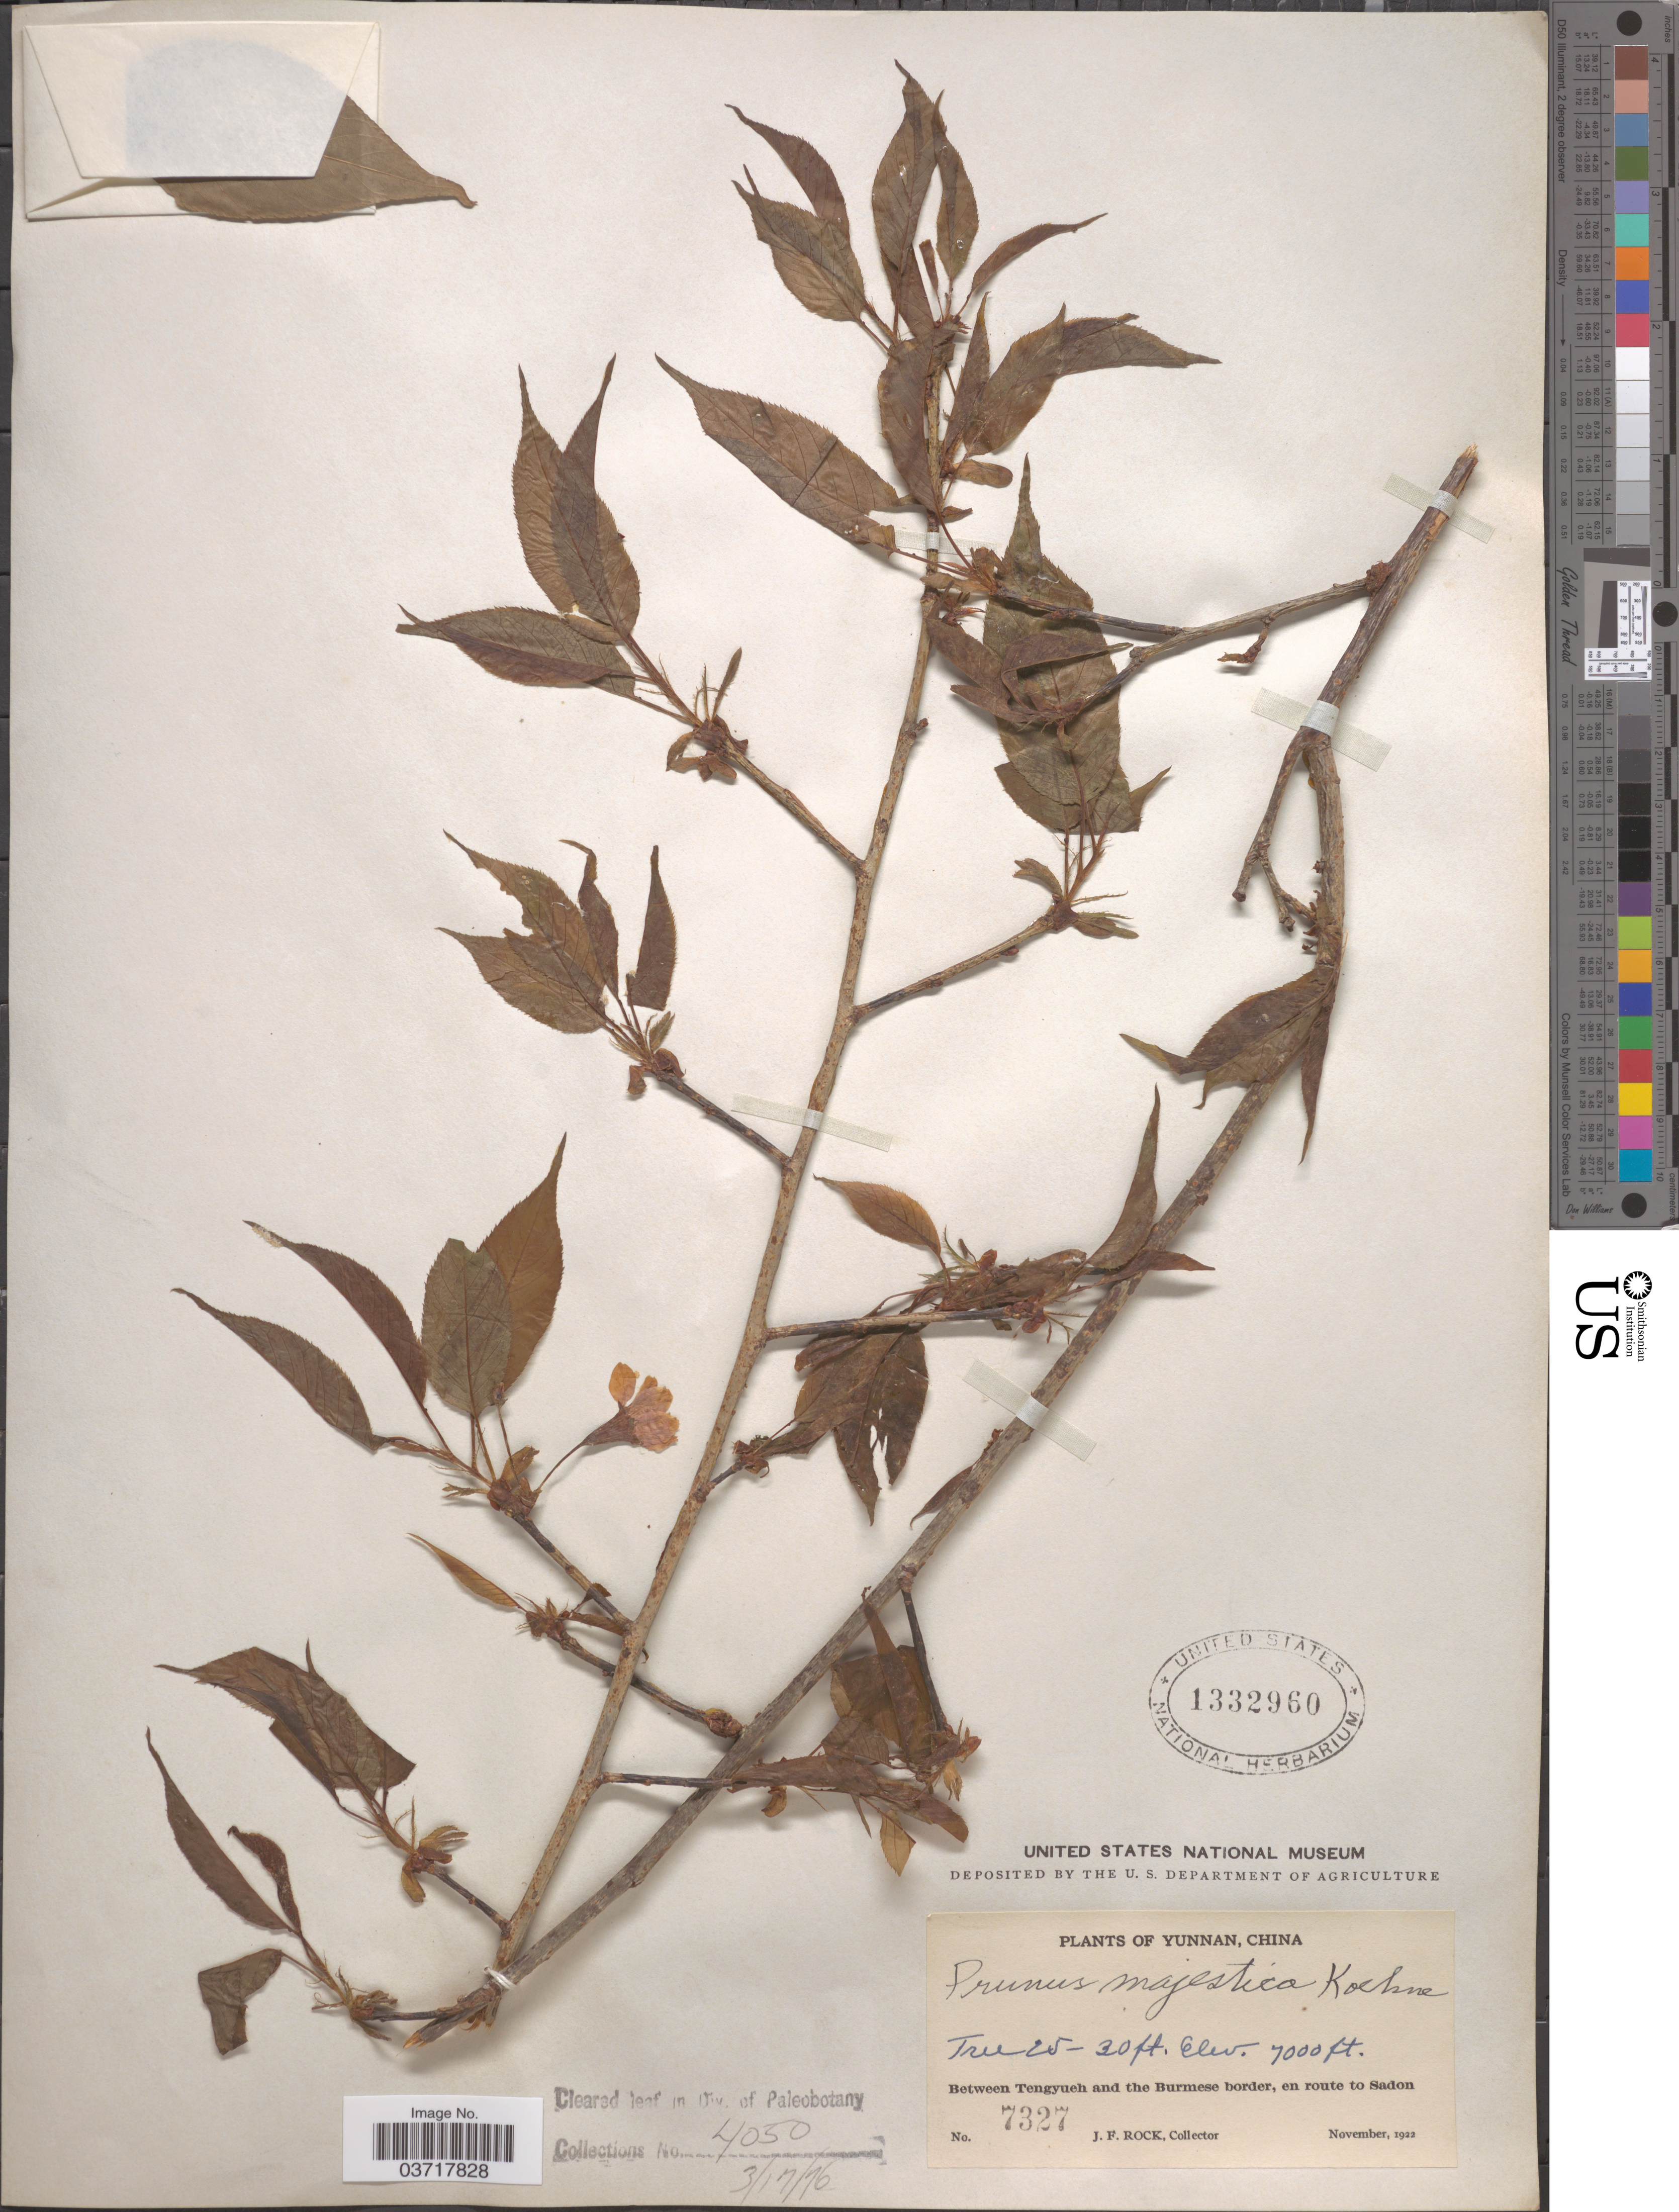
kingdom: Plantae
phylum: Tracheophyta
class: Magnoliopsida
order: Rosales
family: Rosaceae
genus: Prunus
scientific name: Prunus majestica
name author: Koehne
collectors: J. Rock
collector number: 7327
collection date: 1922-11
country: China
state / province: Yunnan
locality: Between Tengyueh and the Burmese border, en route to Sadon.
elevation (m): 2134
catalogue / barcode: US 1332960